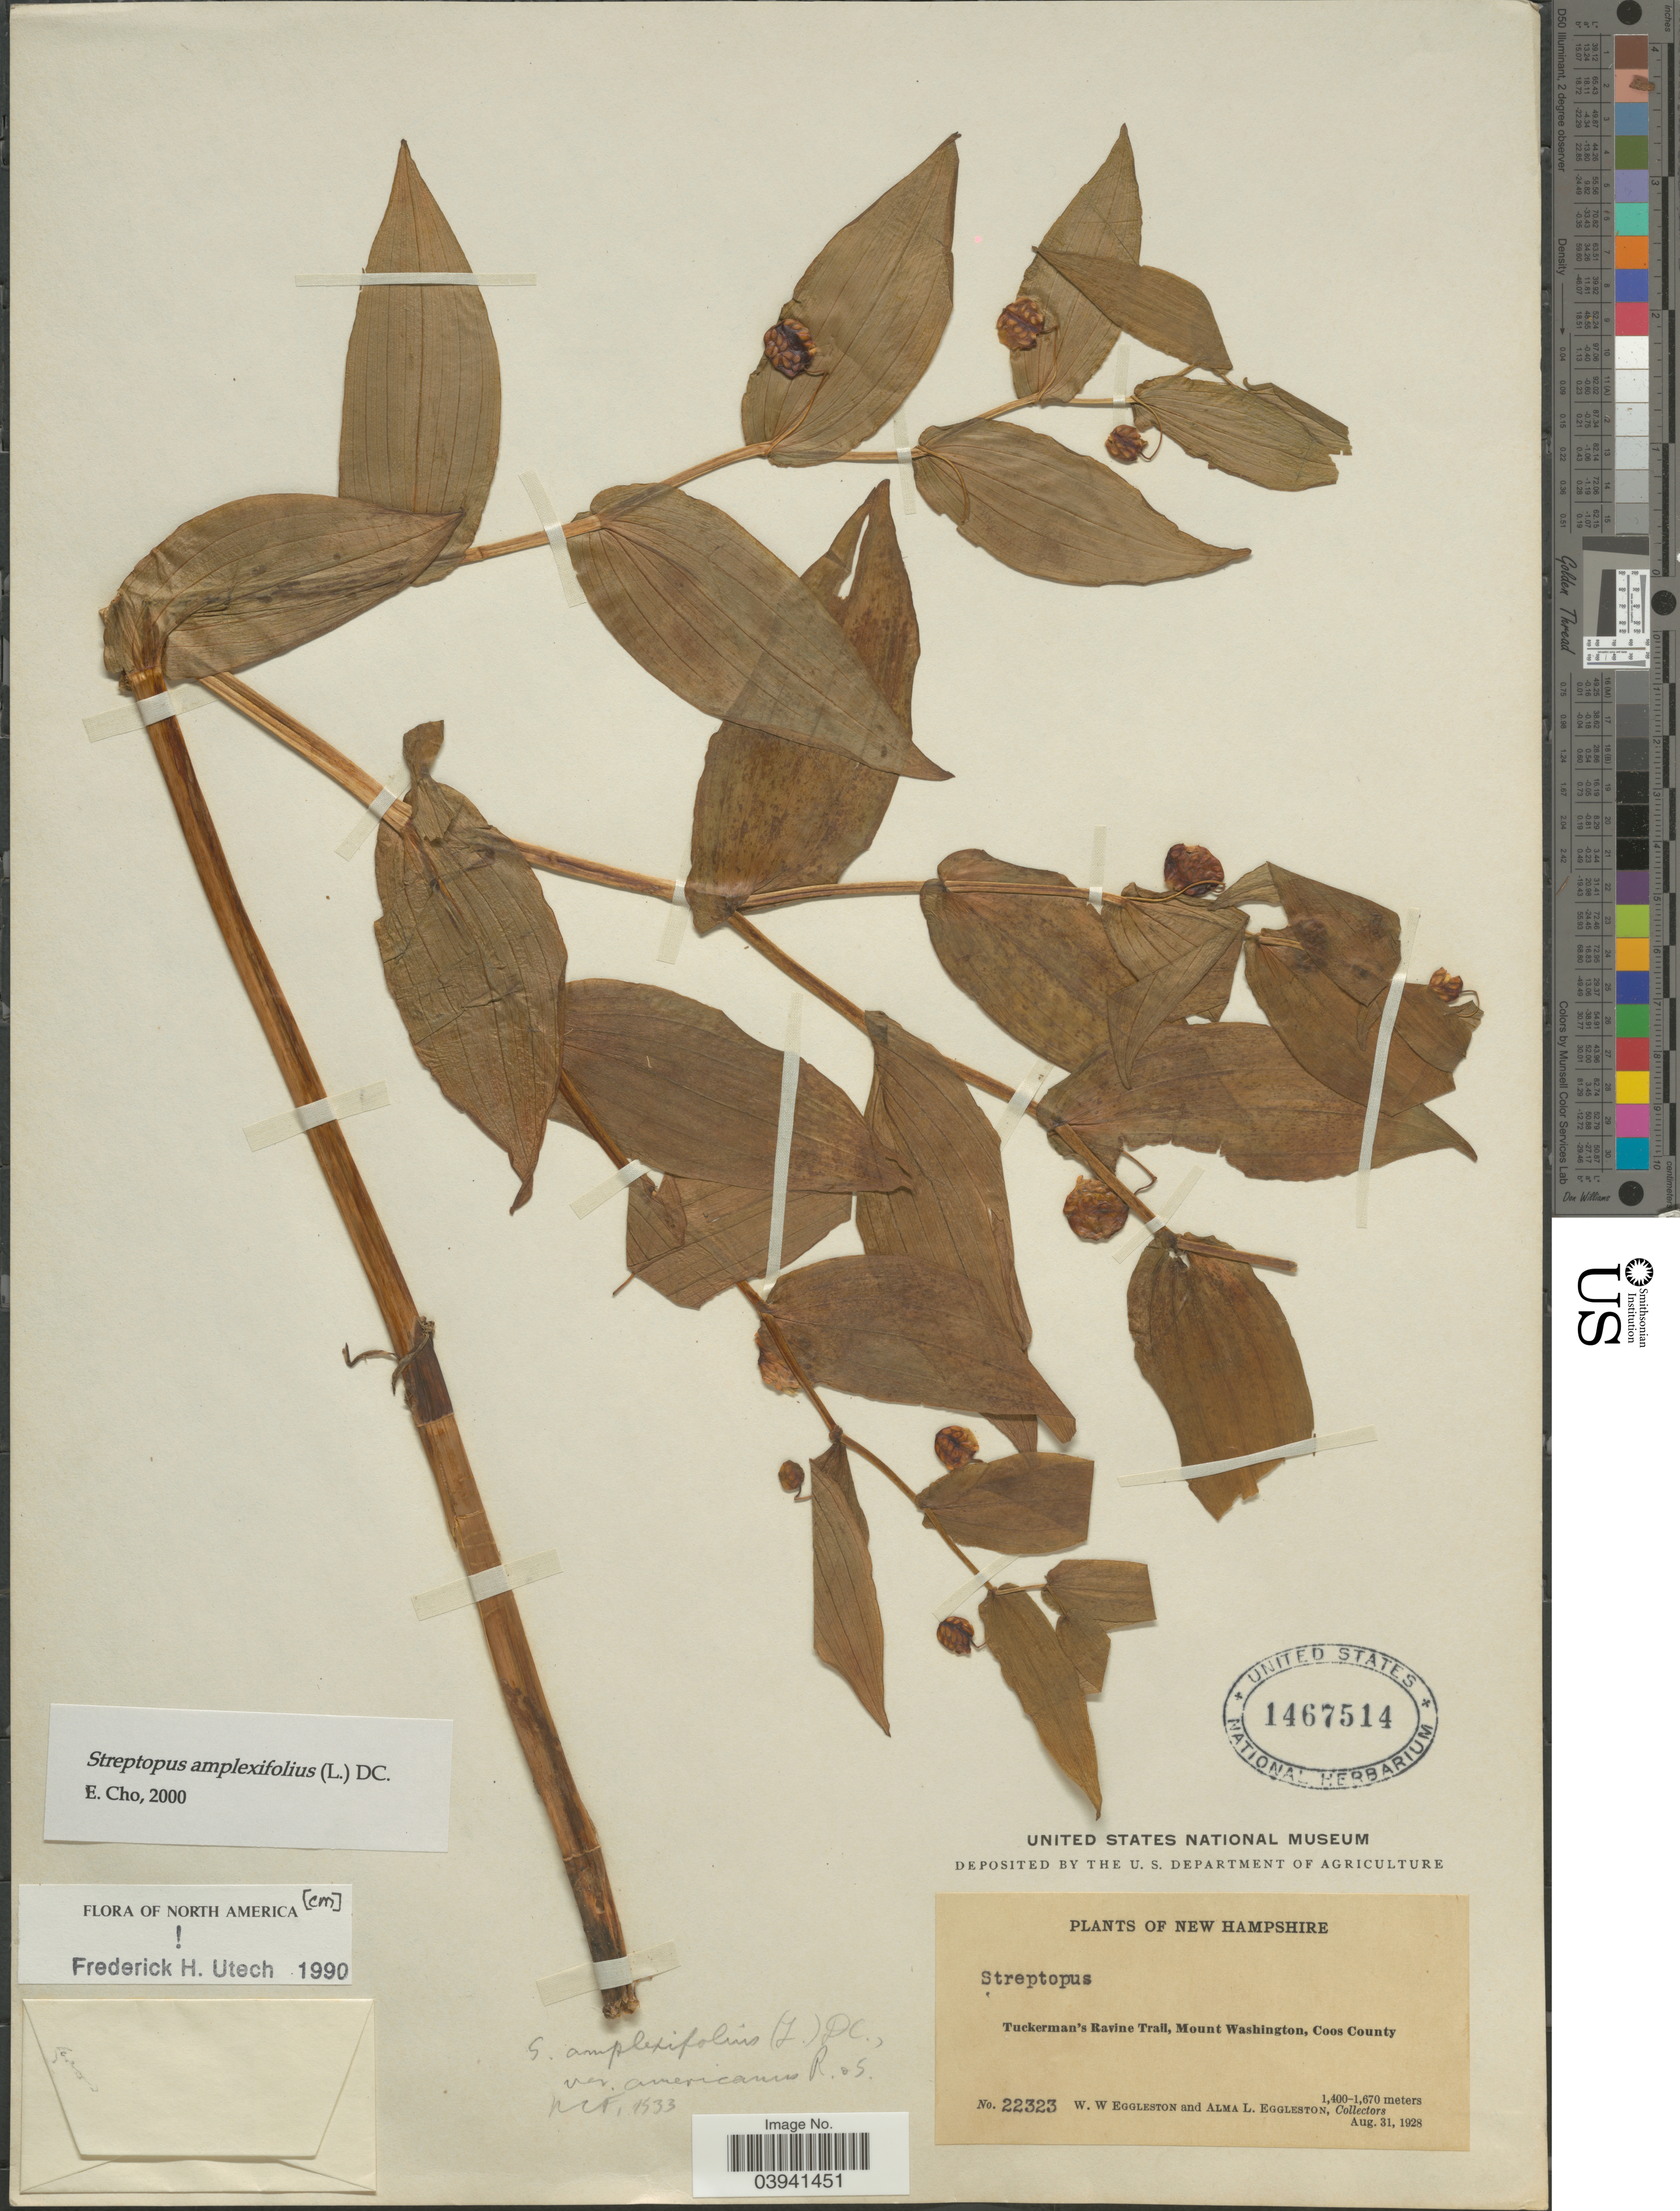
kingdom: Plantae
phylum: Tracheophyta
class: Liliopsida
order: Liliales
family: Liliaceae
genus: Streptopus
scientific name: Streptopus amplexifolius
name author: (L.) DC.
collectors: W. W. Eggleston & A. Eggleston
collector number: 22323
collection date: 1928-08-31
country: United States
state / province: New Hampshire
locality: Tuckerman's Ravine Trail, Mount Washington, Coos County.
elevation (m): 1400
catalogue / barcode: US 1467514